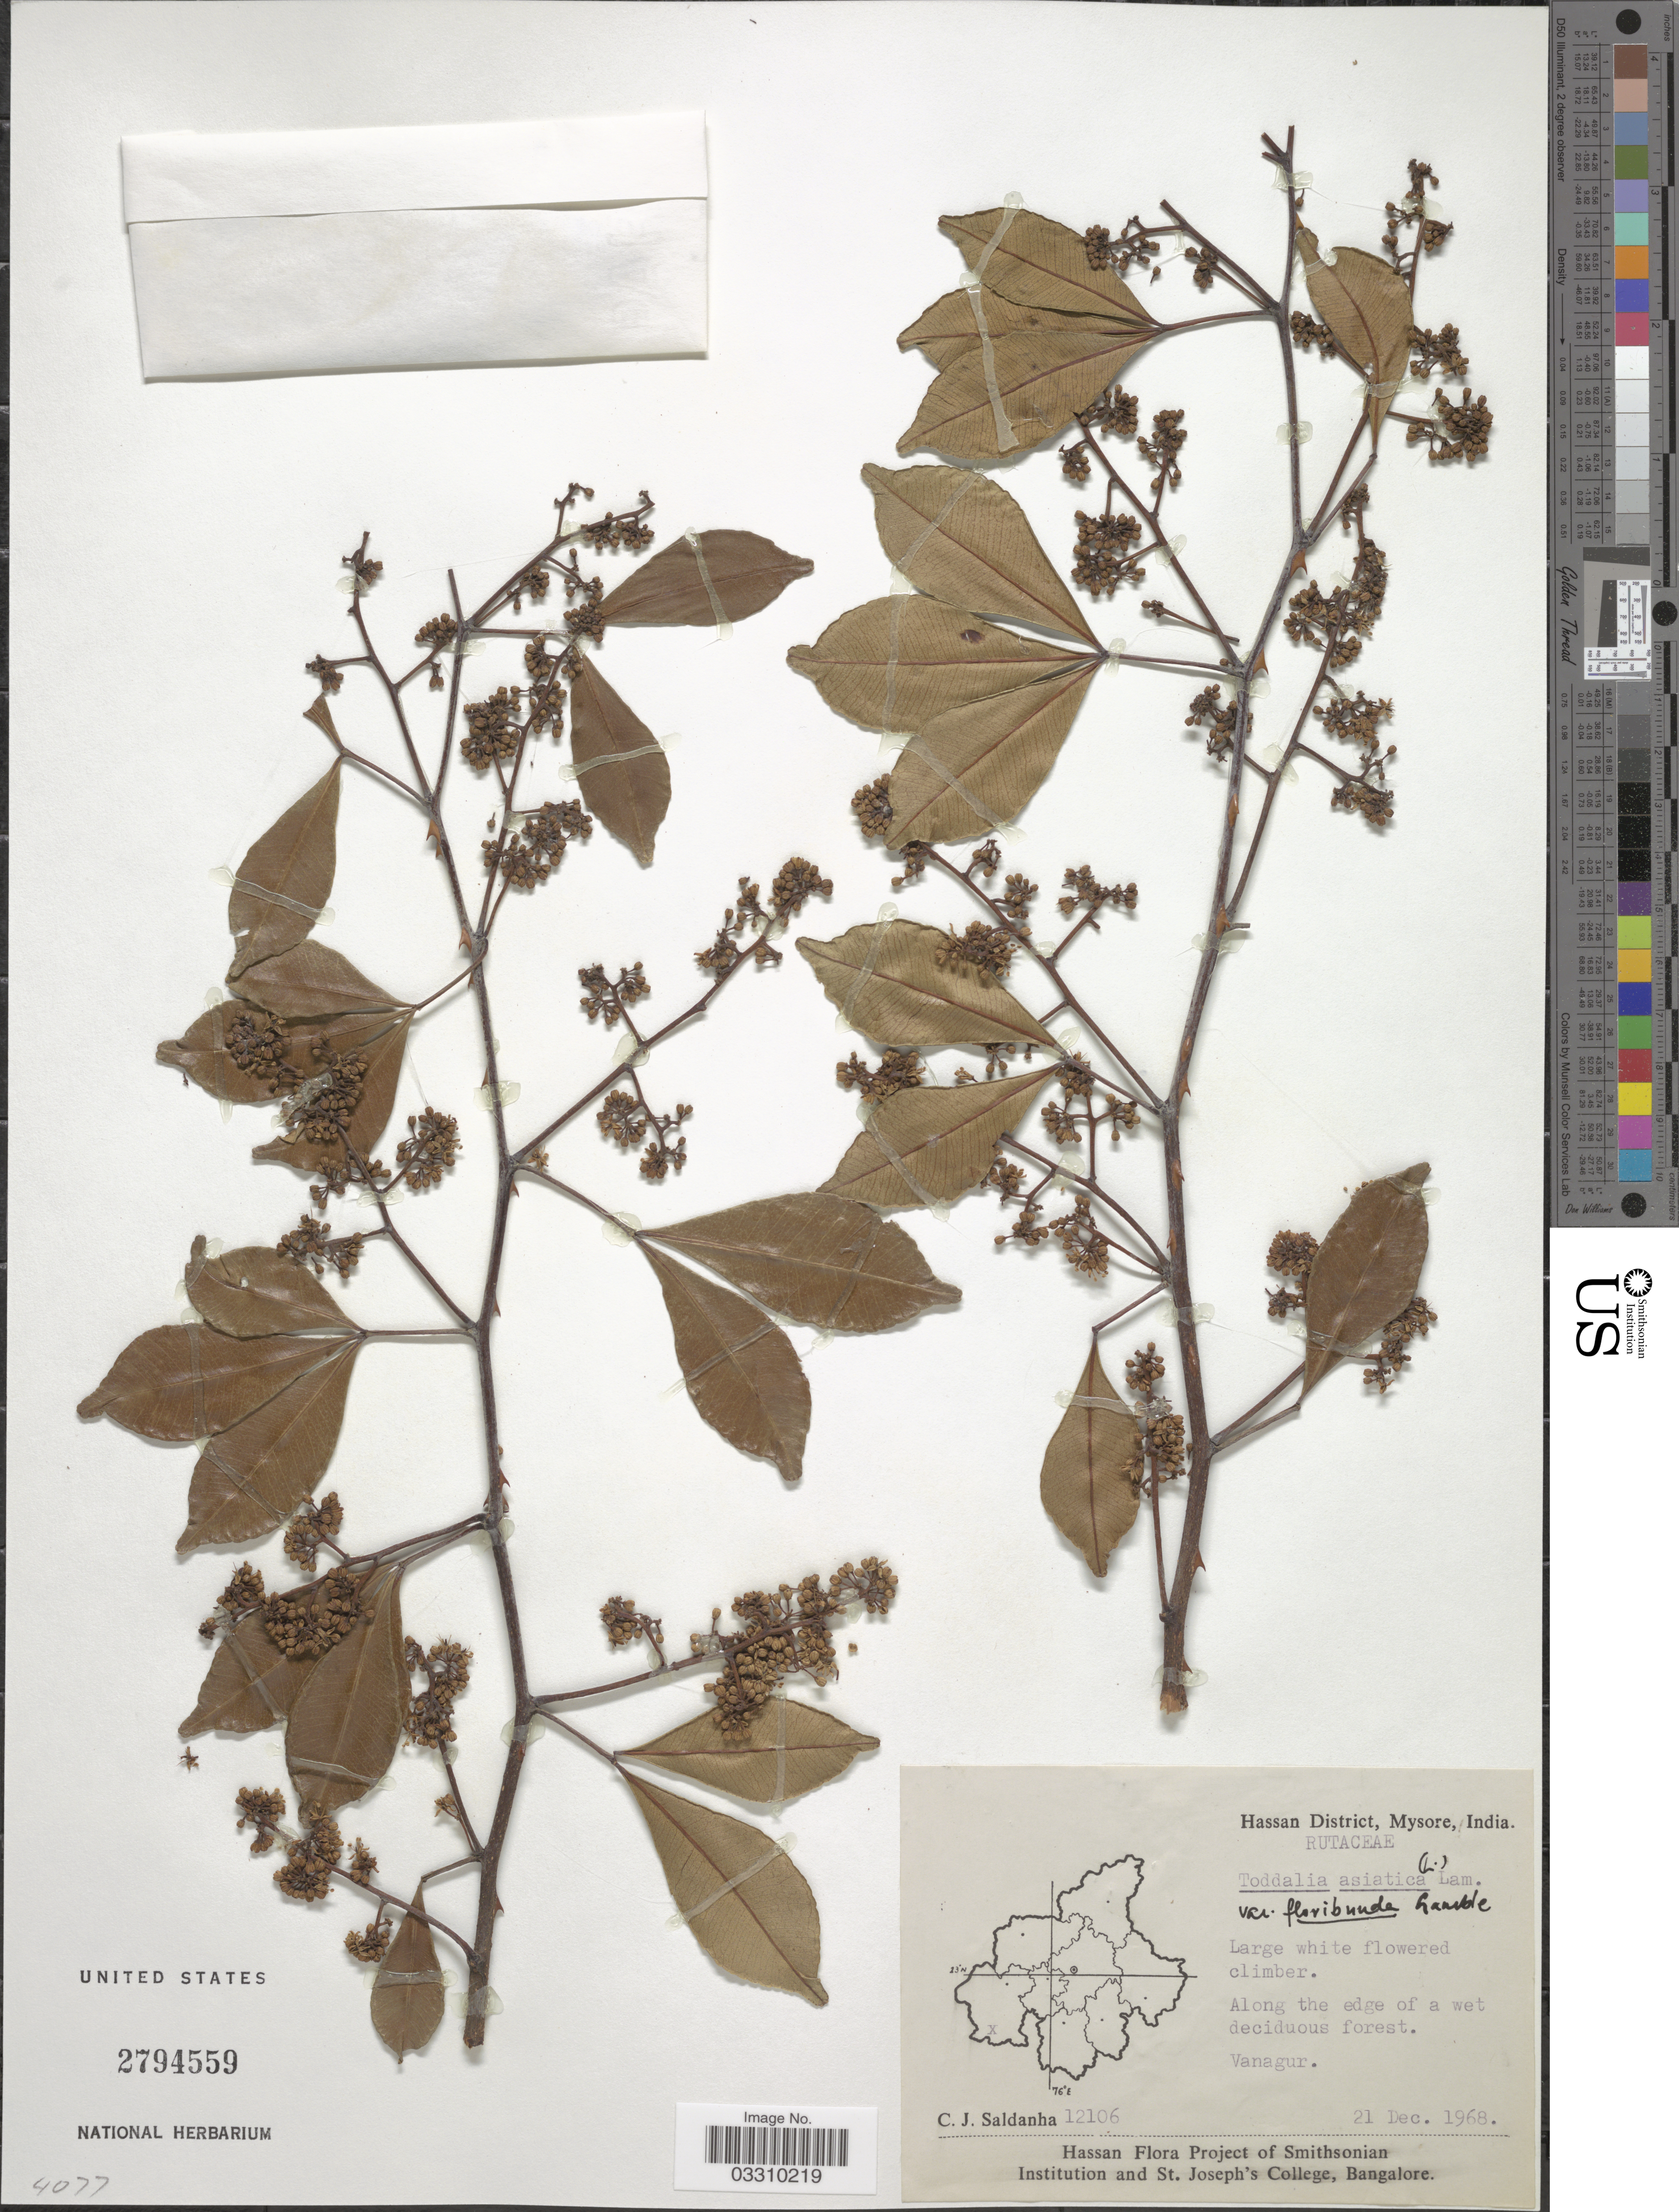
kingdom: Plantae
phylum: Tracheophyta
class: Magnoliopsida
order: Sapindales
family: Rutaceae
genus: Zanthoxylum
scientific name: Zanthoxylum asiaticum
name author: (L.) Appelhans et al.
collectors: C. J. Saldanha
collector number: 12106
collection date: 1968-12-21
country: India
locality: Hassan District, Mysore. Vanagur.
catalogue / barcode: US 2794559